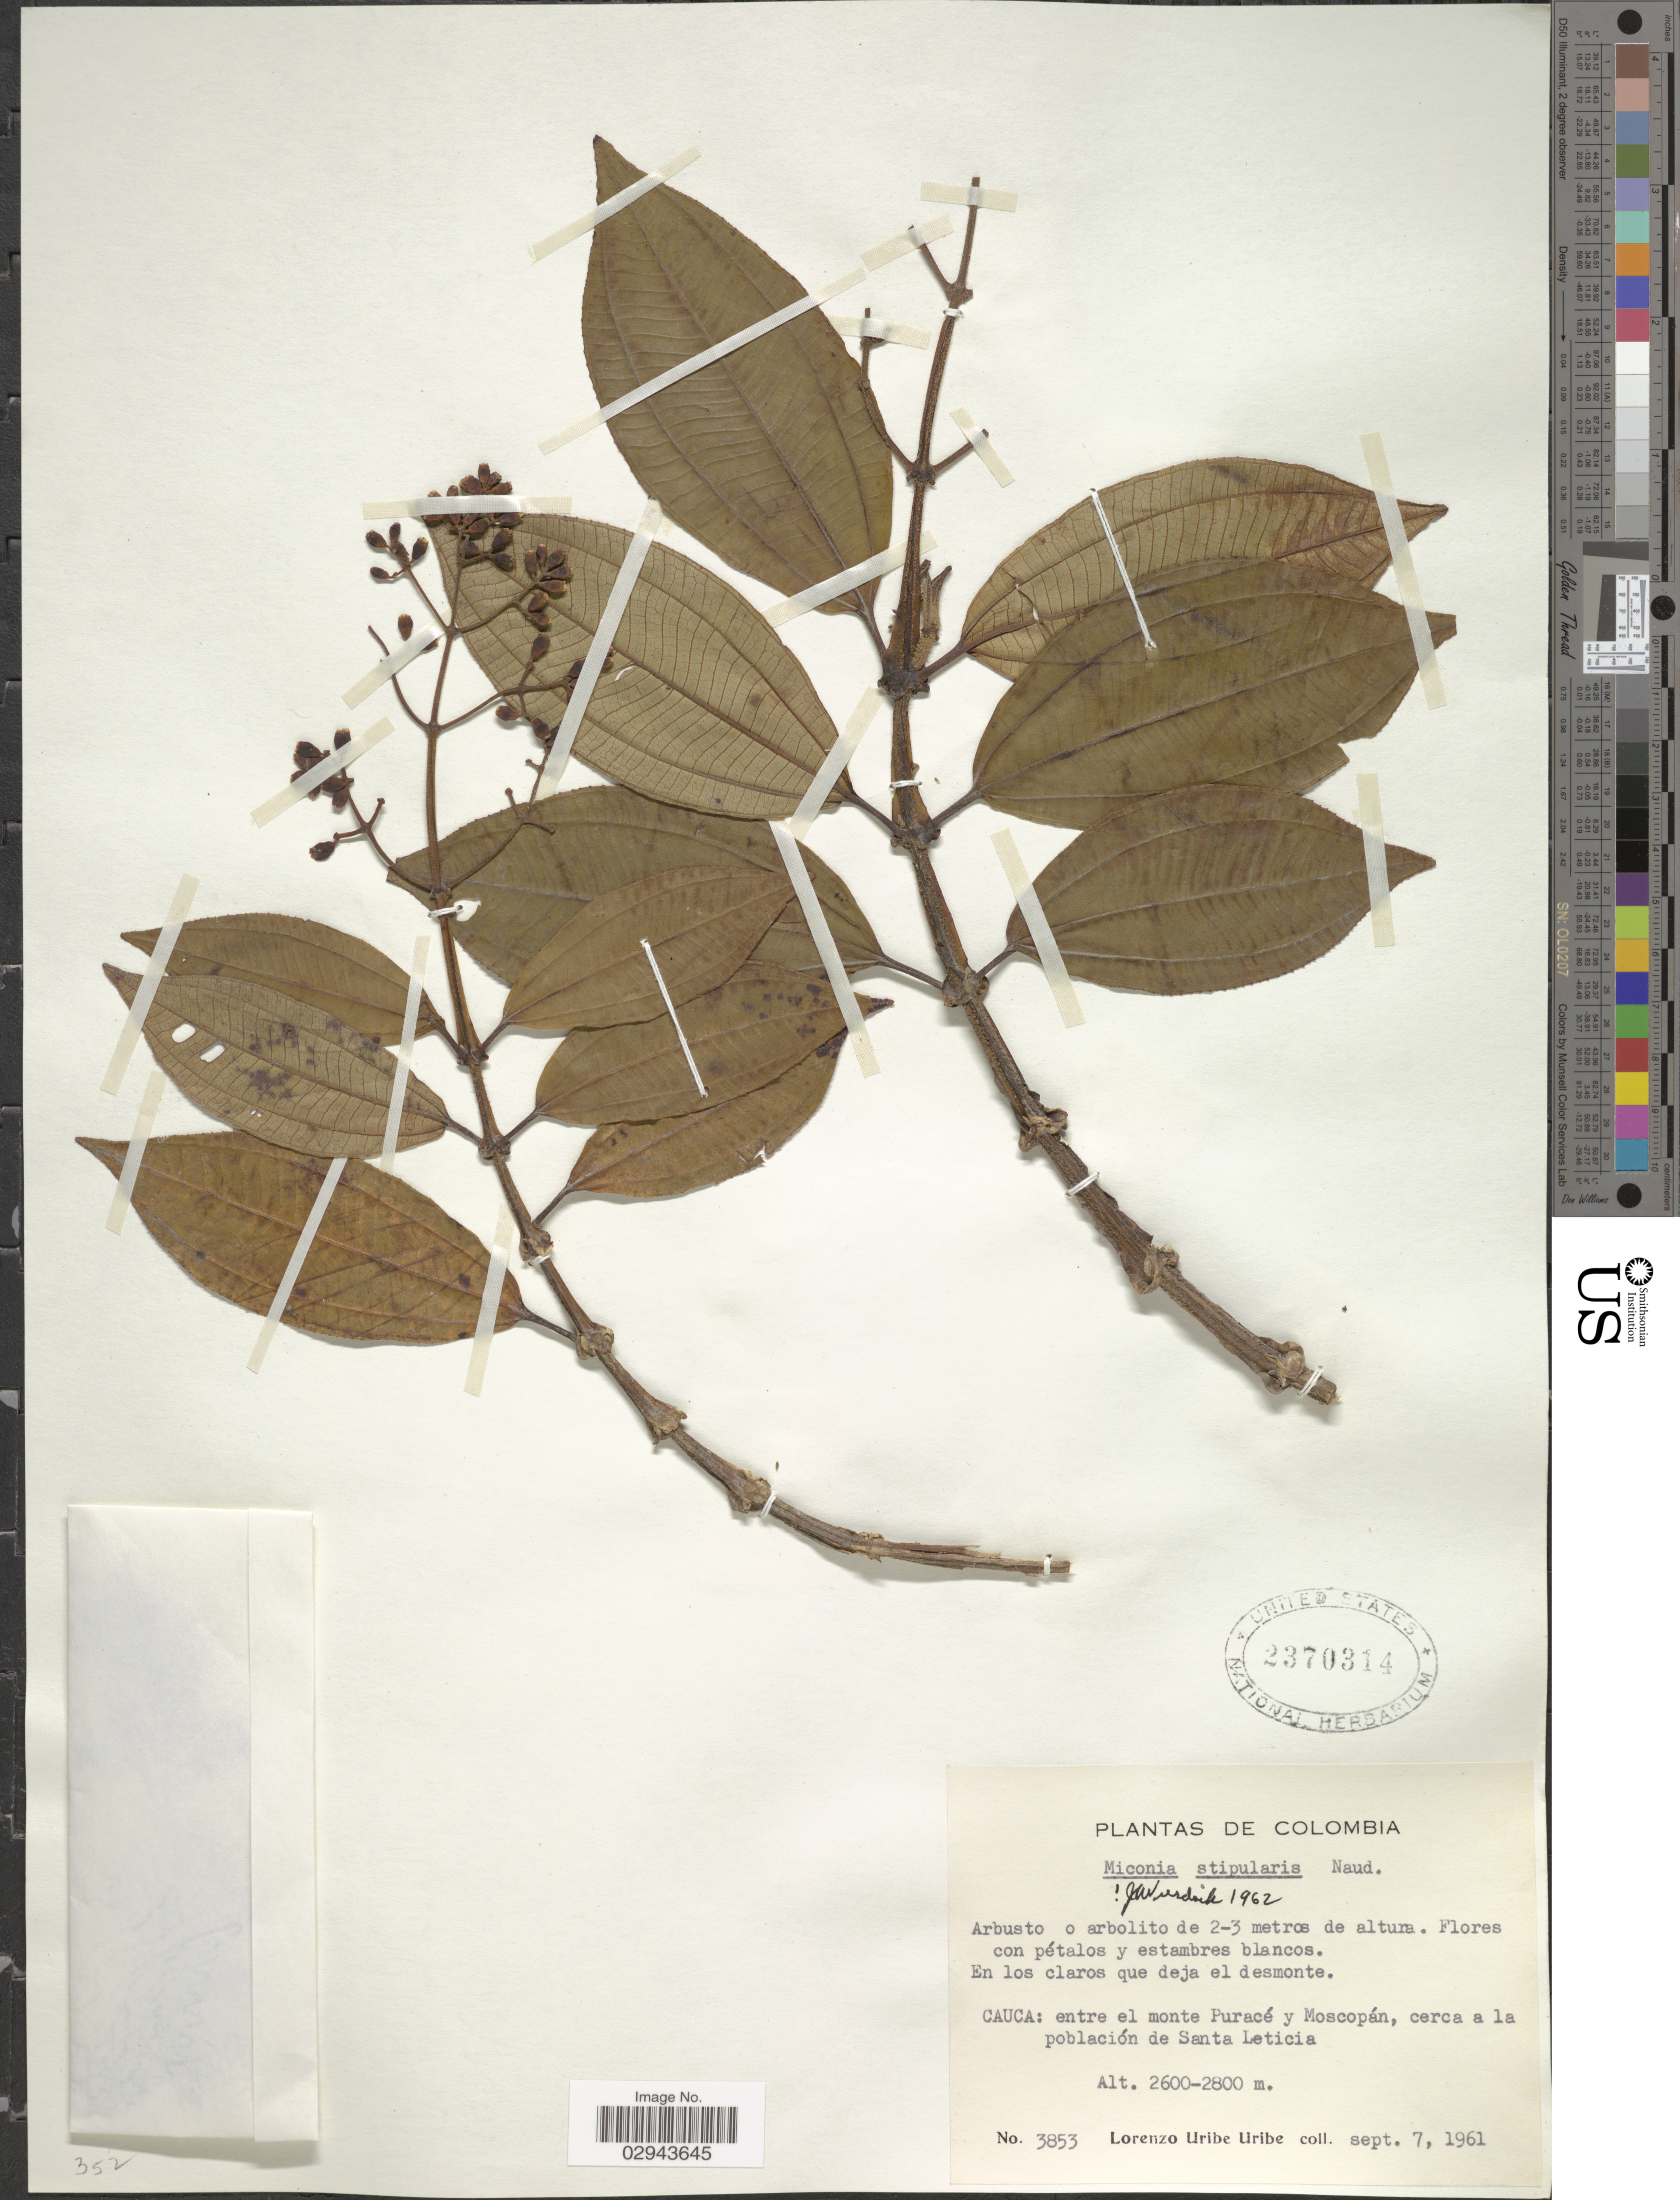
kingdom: Plantae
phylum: Tracheophyta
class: Magnoliopsida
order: Myrtales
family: Melastomataceae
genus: Miconia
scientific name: Miconia stipularis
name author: Naudin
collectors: L. Uribe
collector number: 3853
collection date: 1961-09-07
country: Colombia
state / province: Cauca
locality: Entre el monte Puracé y Moscopán, cerca a la población de Santa Leticia.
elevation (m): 2600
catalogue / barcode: US 2370314